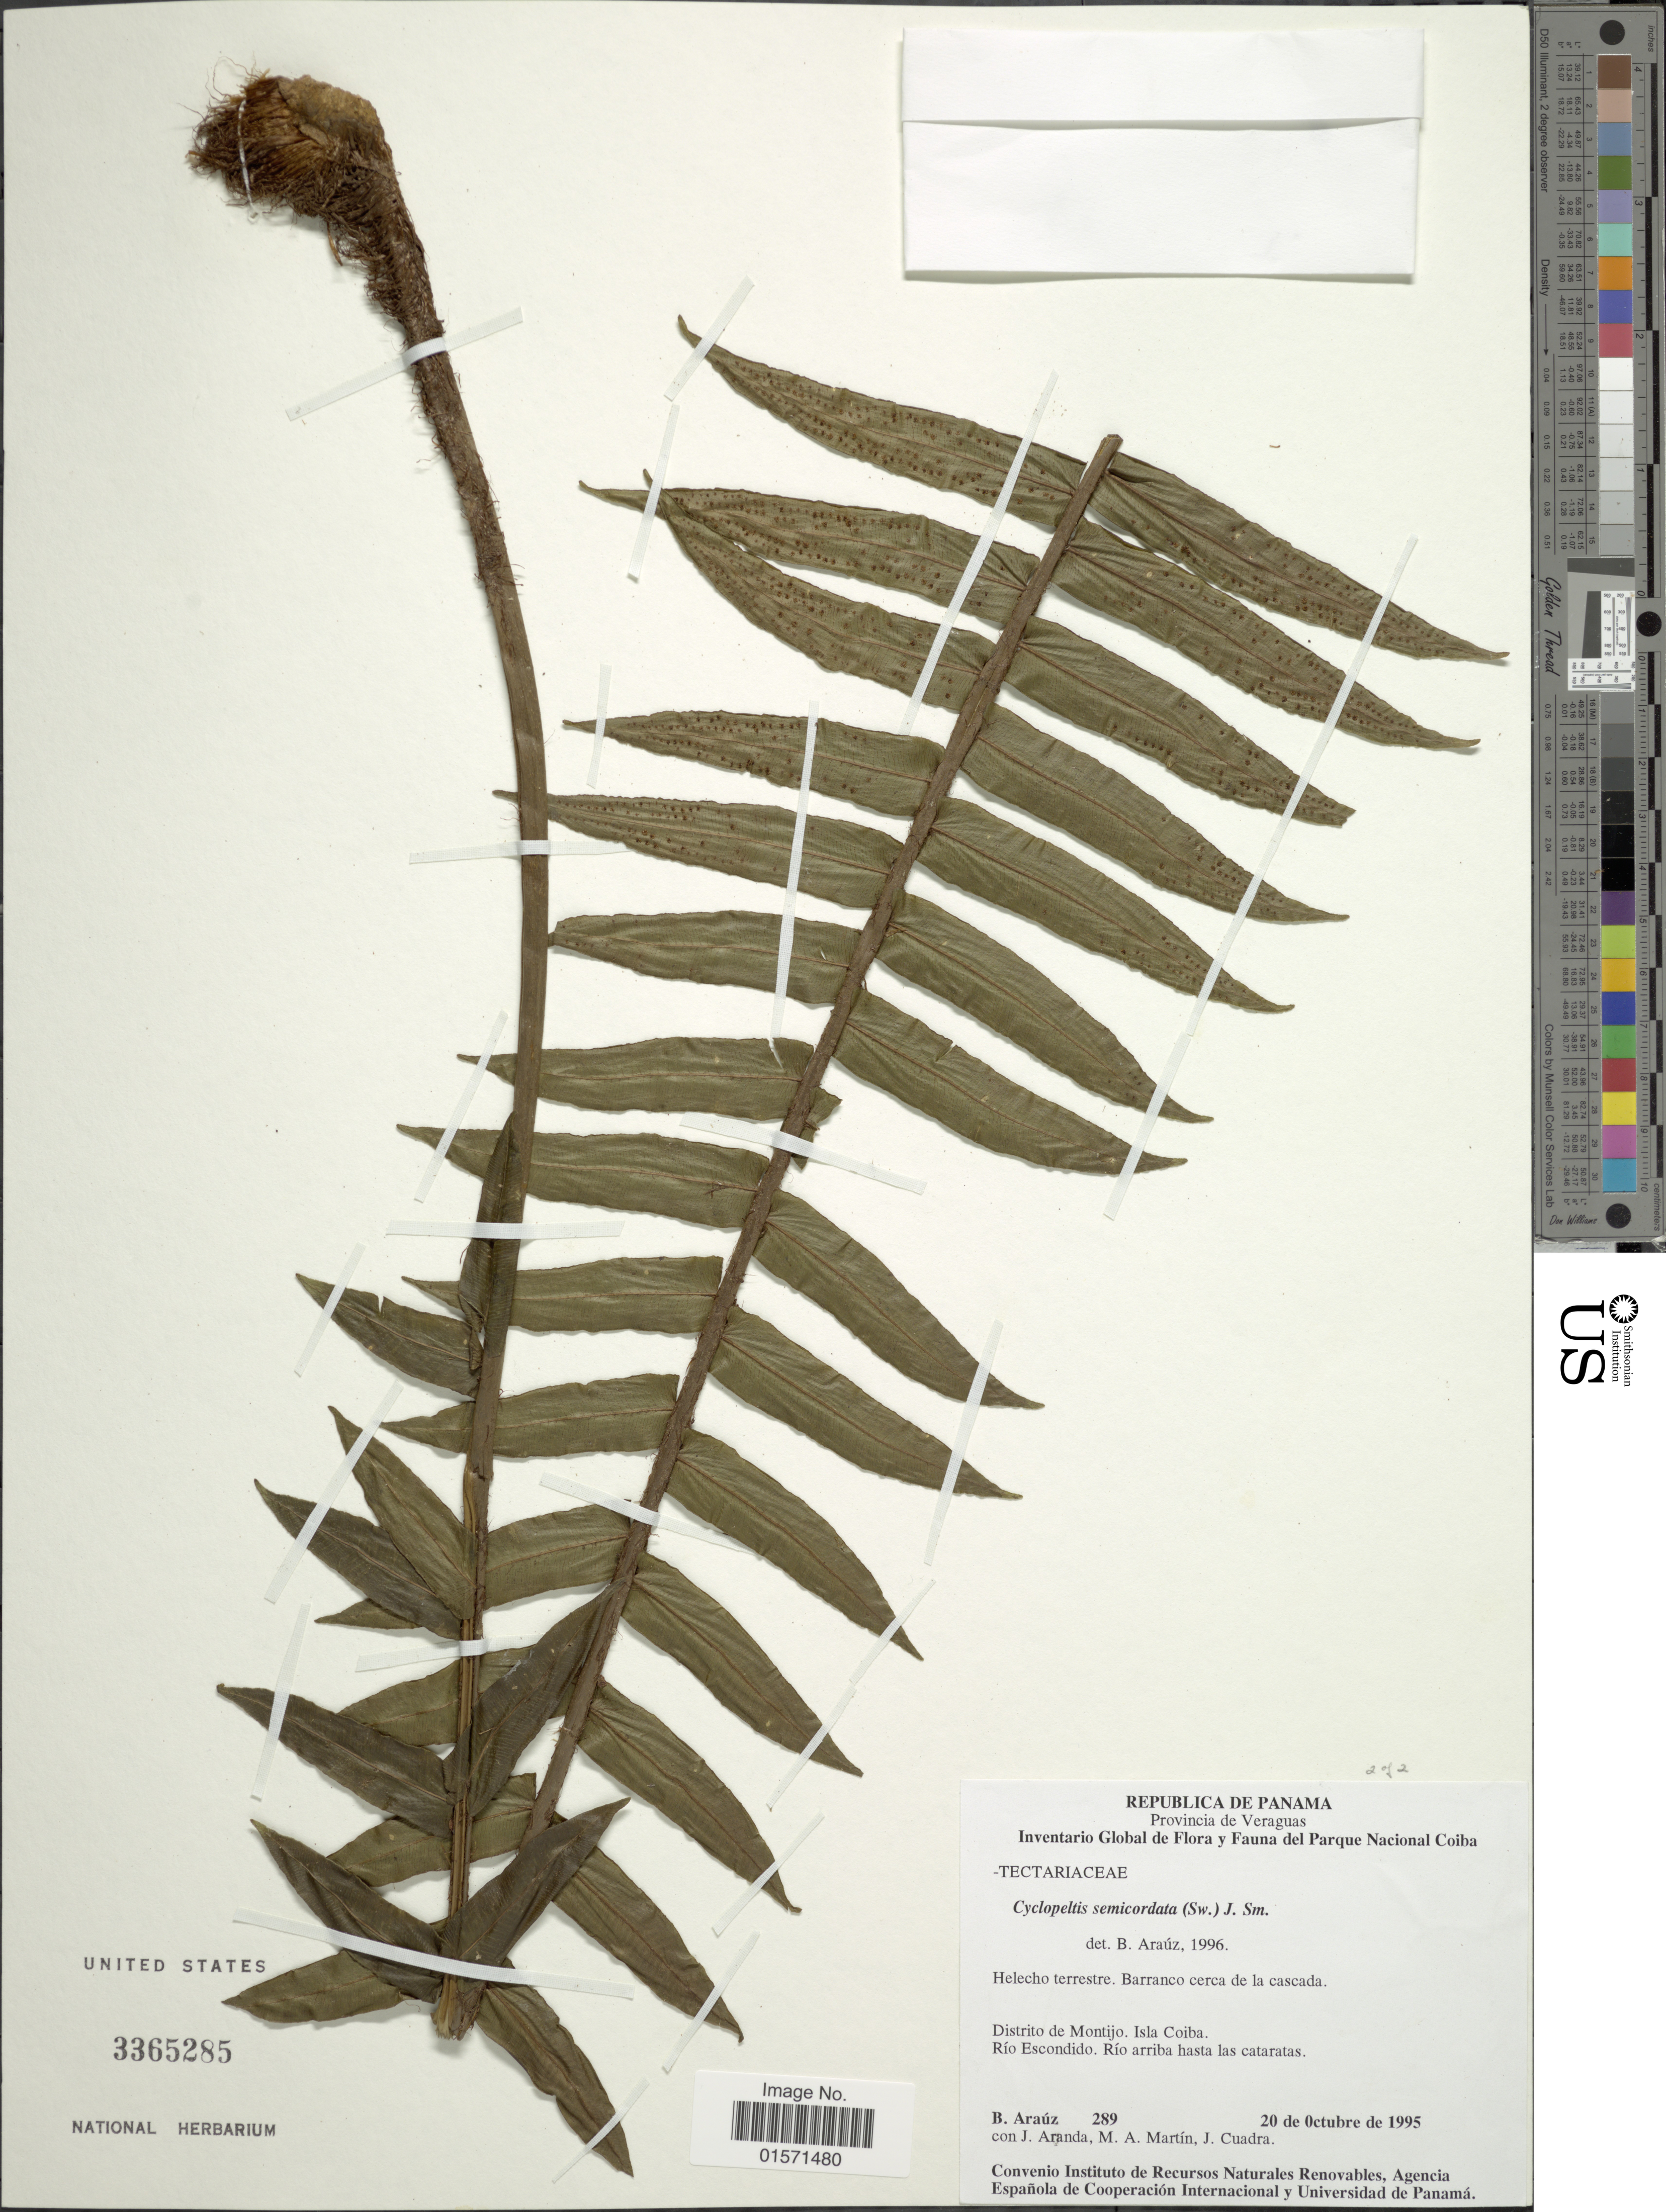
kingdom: Plantae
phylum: Tracheophyta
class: Polypodiopsida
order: Polypodiales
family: Lomariopsidaceae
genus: Cyclopeltis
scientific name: Cyclopeltis semicordata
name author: (Sw.) J. Sm.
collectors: B. Araúz, J. Aranda, M. A. Martin & J. Cuadra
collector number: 289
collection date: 1995-10-20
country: Panama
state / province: Veraguas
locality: Provincia de Veraguas. Helecho terreste, Barranco cerca de la cascada. Distrito de Montijo. Isla Coiba. Rio Escondido. Rio arriba hasta las cataratas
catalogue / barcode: US 3365285